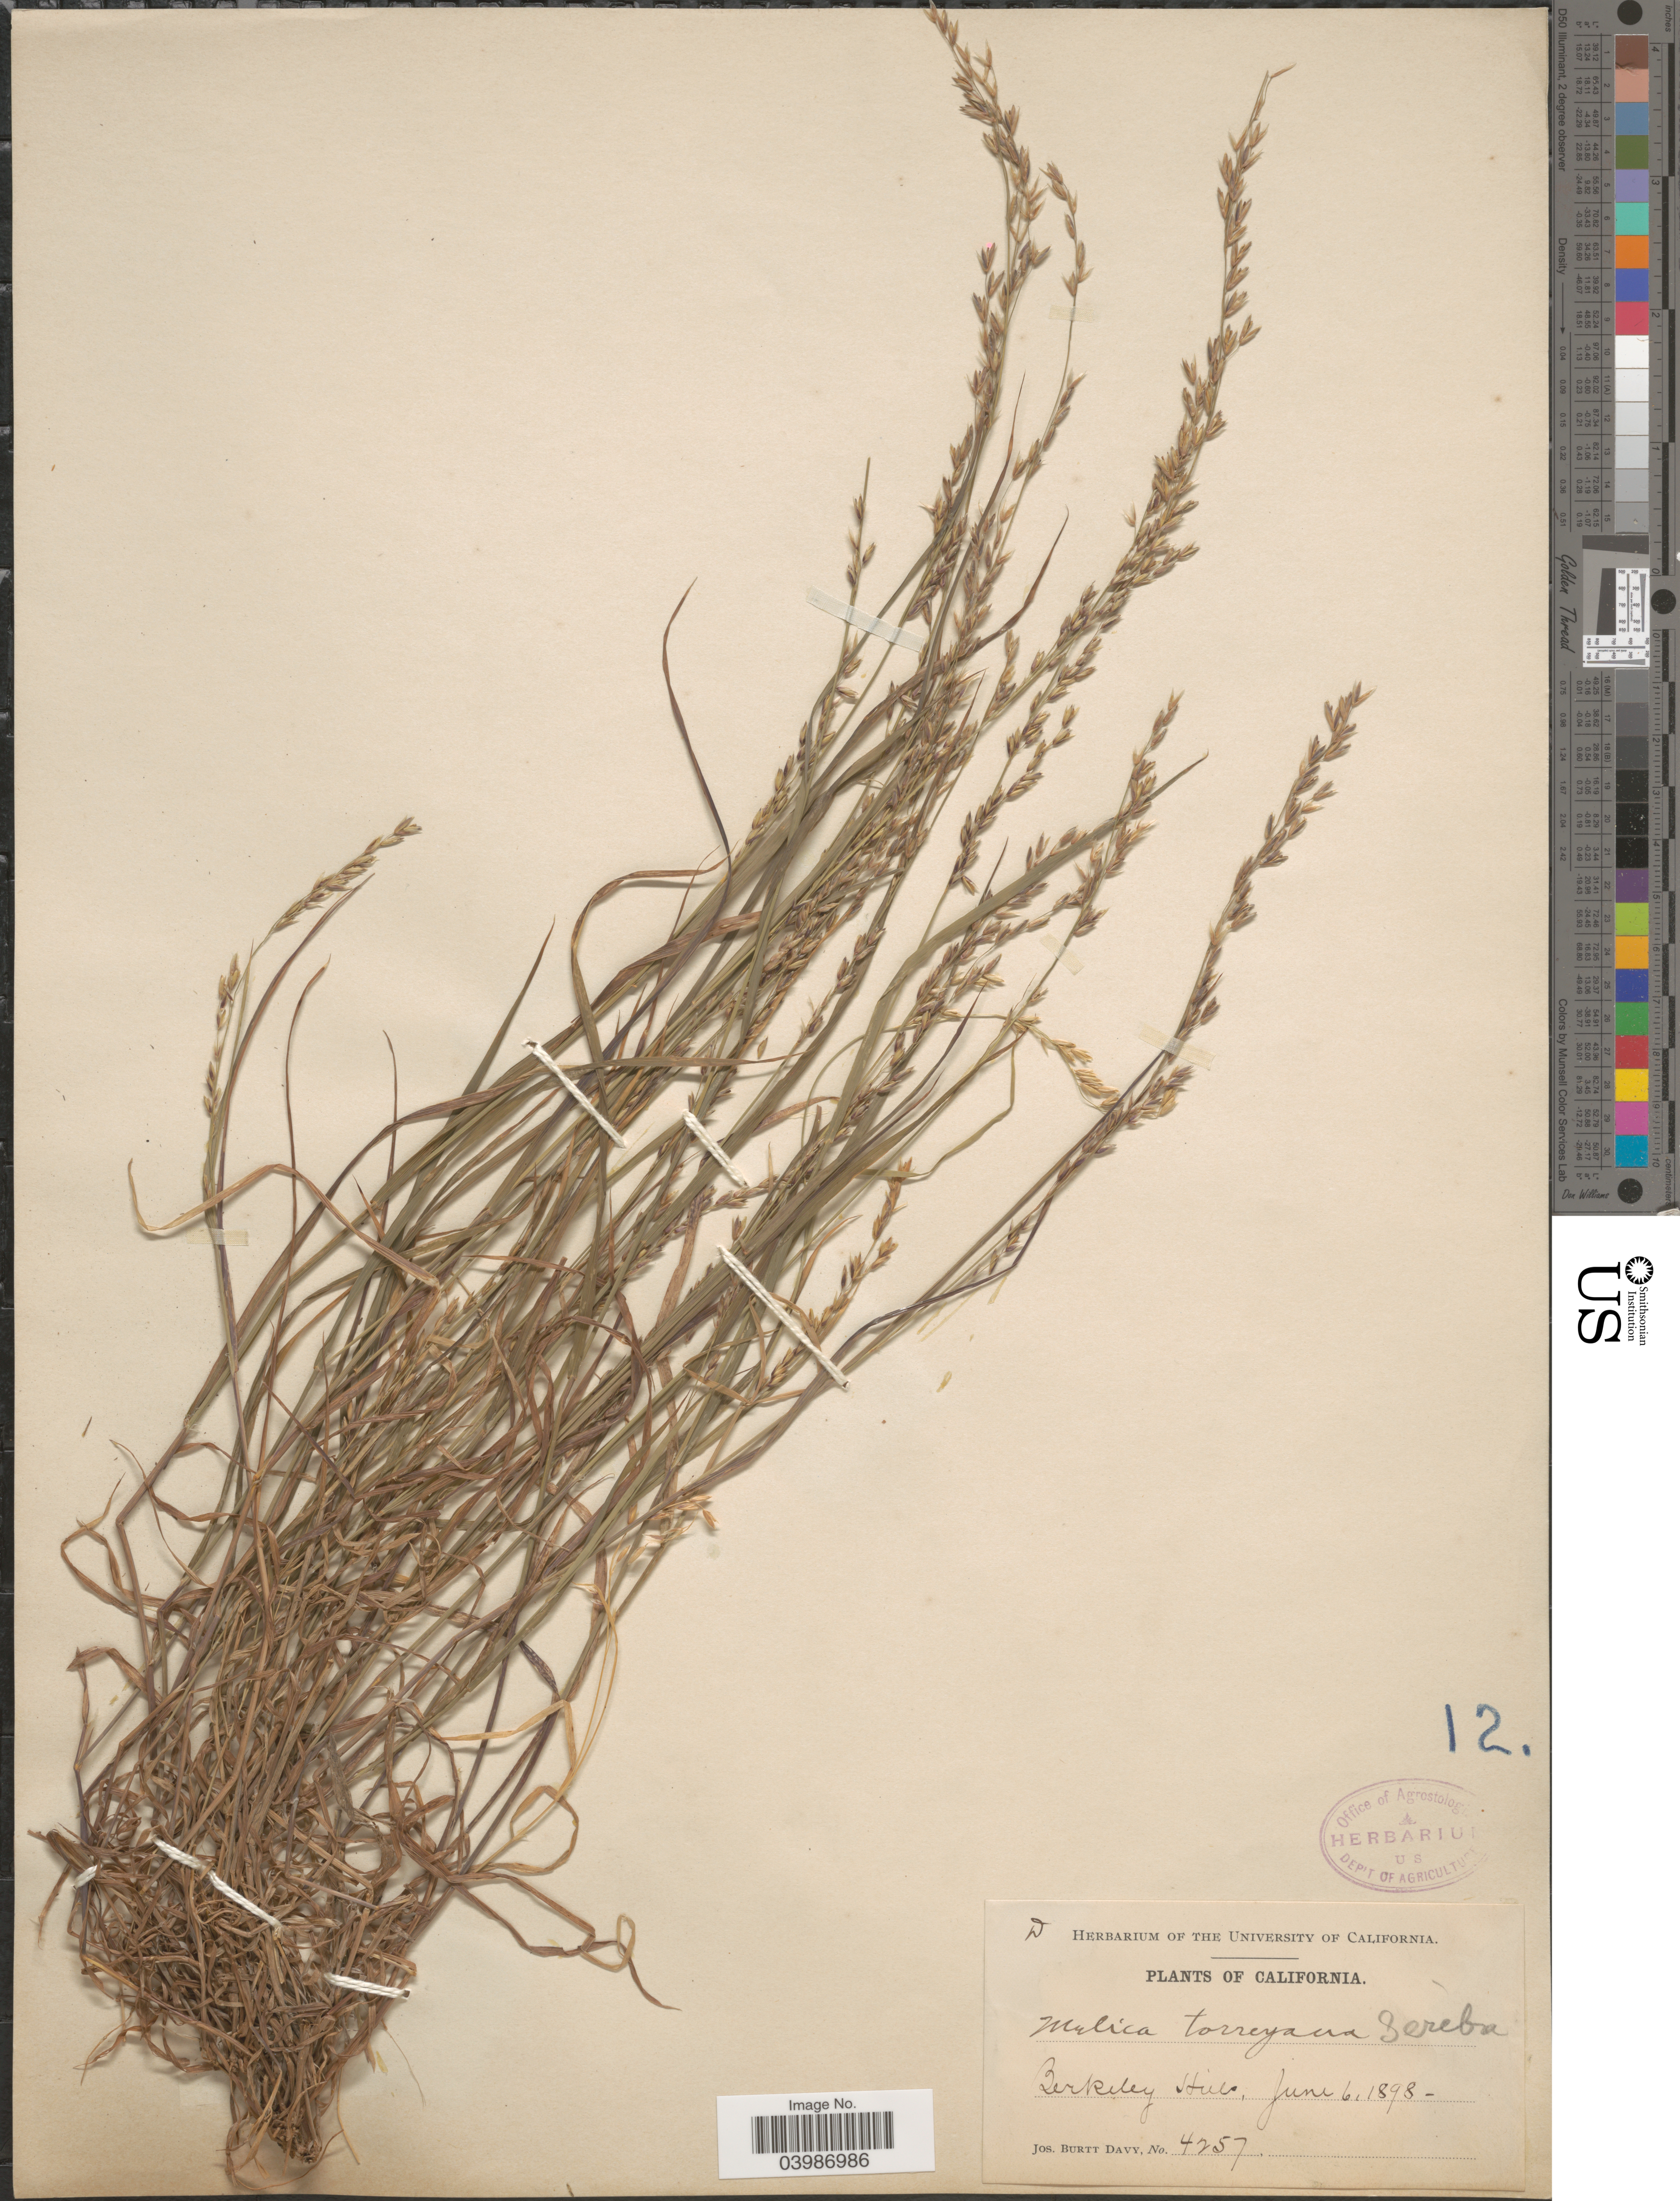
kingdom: Plantae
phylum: Tracheophyta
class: Liliopsida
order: Poales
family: Poaceae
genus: Melica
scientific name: Melica torreyana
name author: Scribn.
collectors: J. Burtt Davy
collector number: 4257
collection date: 1898-06-06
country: United States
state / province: California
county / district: Alameda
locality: Berkeley Hills.